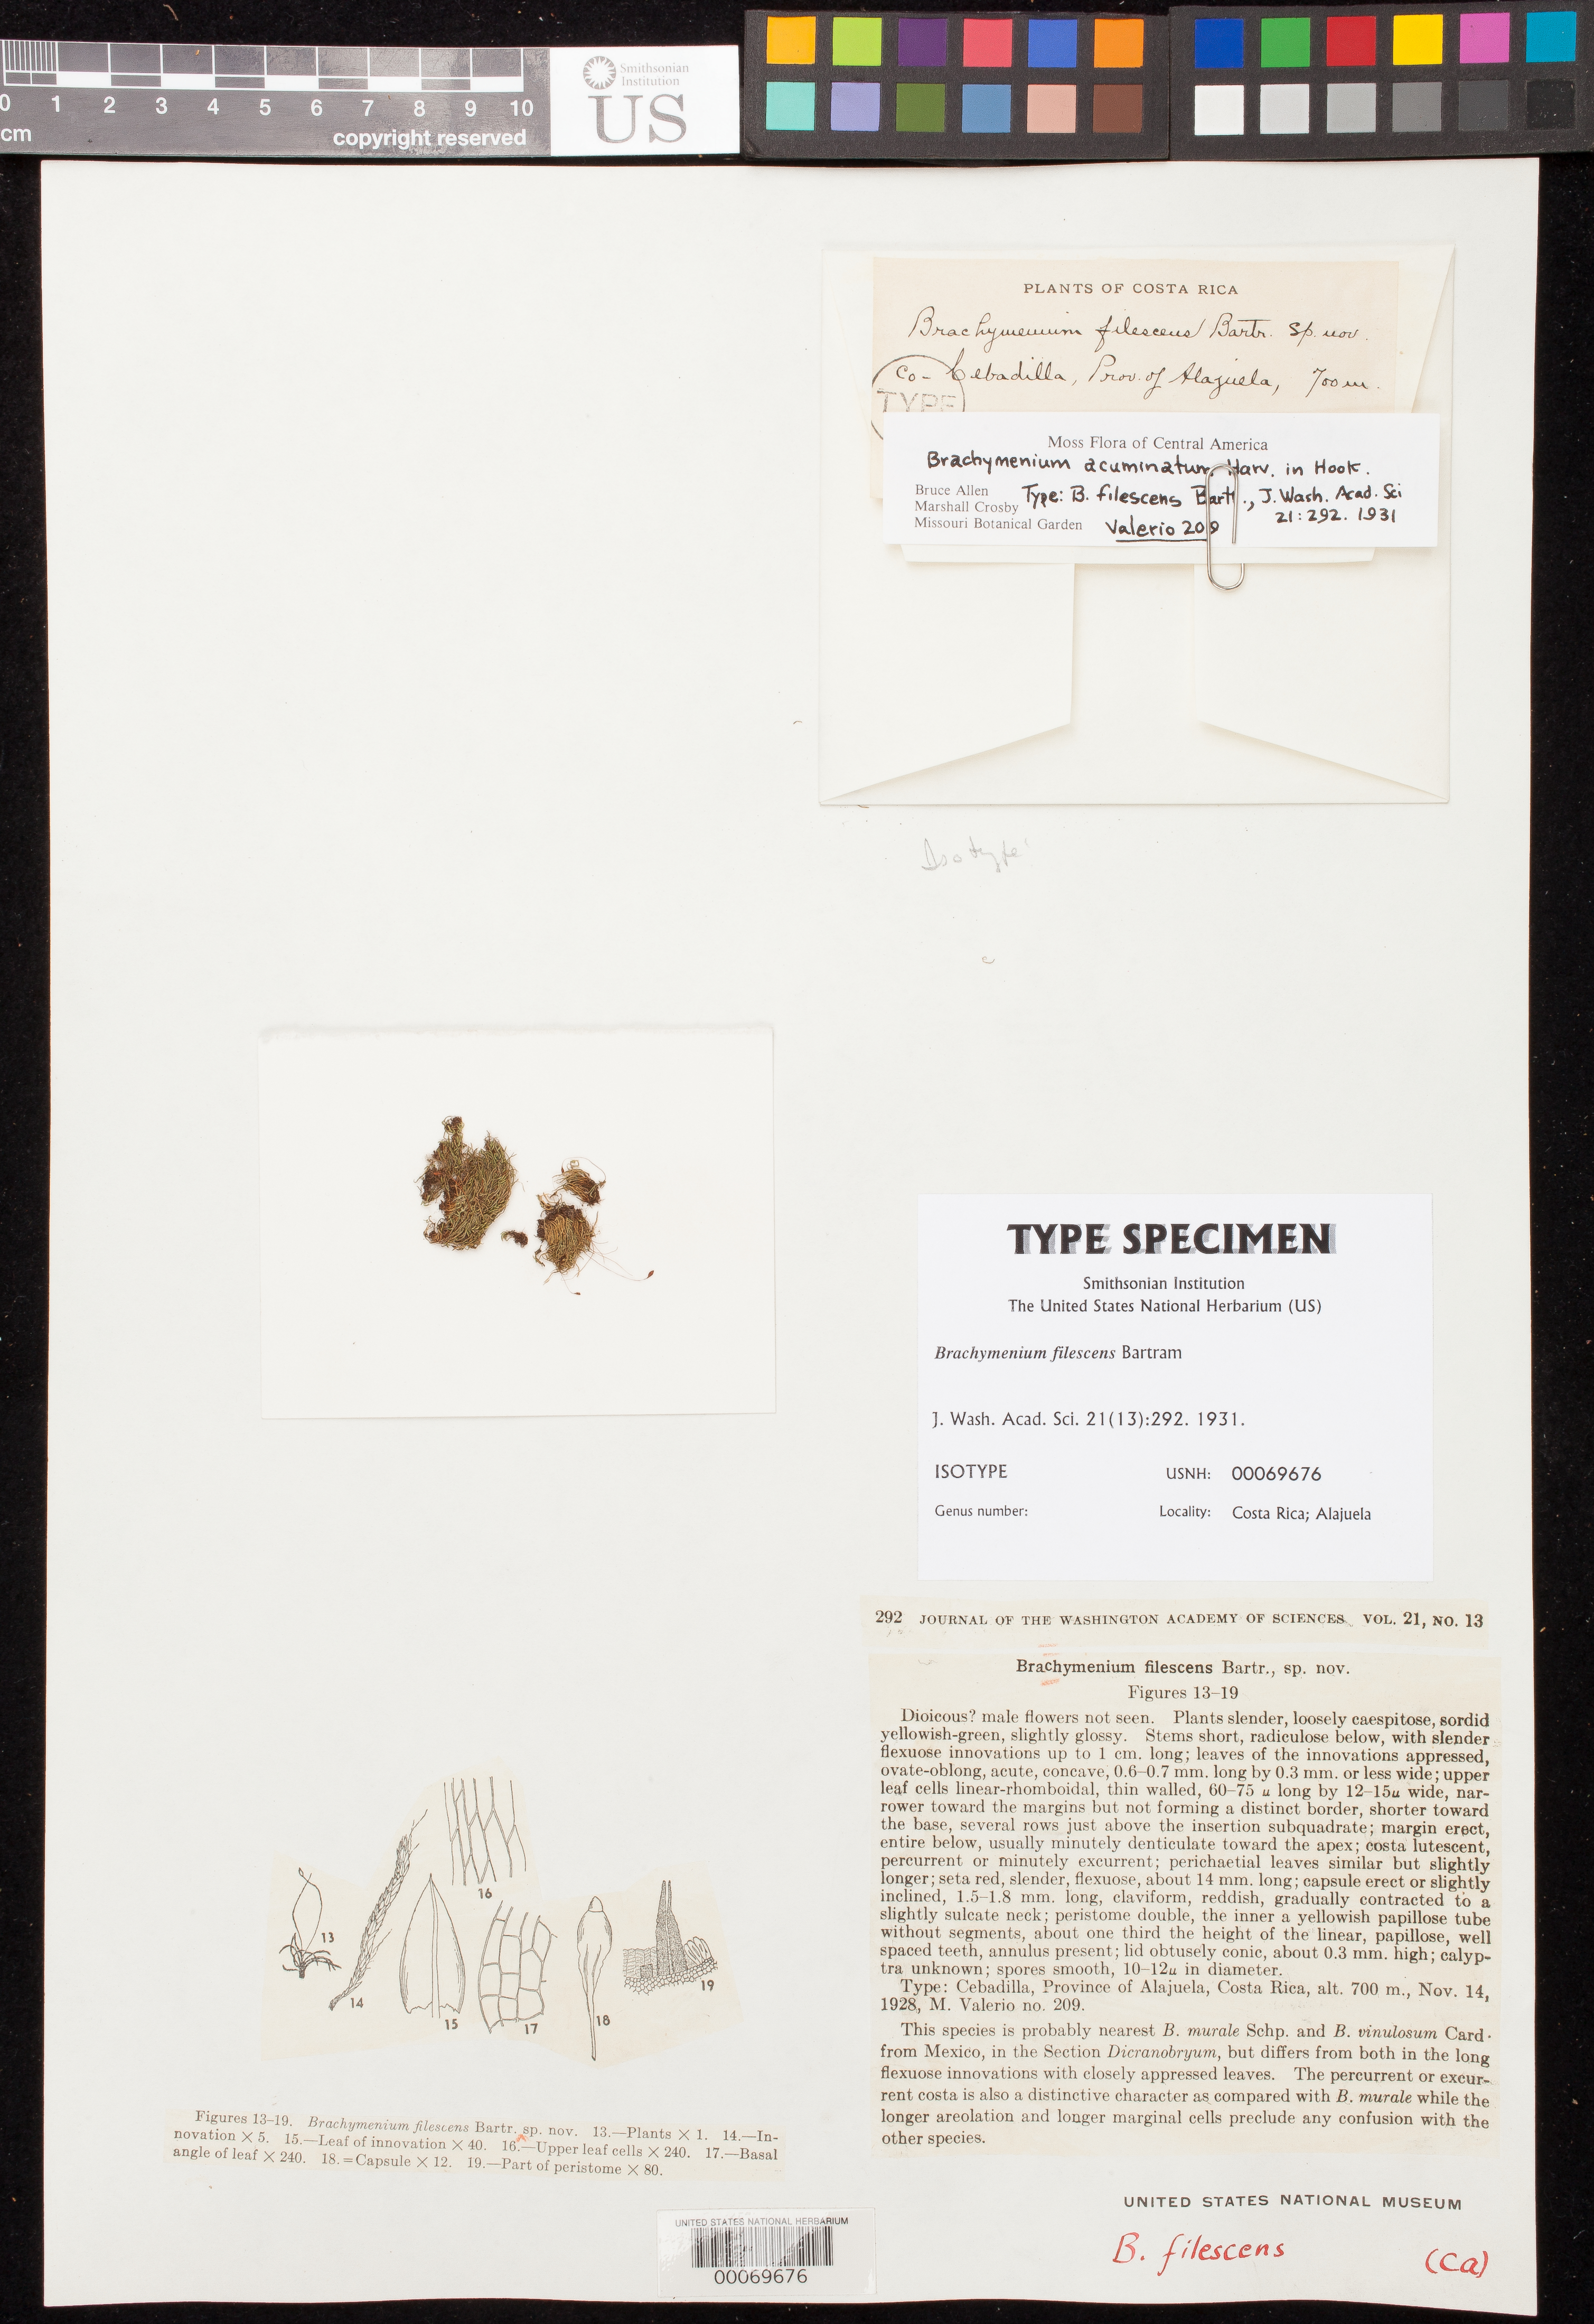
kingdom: Plantae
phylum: Bryophyta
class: Bryopsida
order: Bryales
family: Bryaceae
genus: Brachymenium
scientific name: Brachymenium filescens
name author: E.B. Bartram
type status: Isotype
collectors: M. Valerio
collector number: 209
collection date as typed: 14 Nov 1928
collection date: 1928-11-14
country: Costa Rica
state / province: Alajuela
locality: Cebadilla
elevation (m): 700